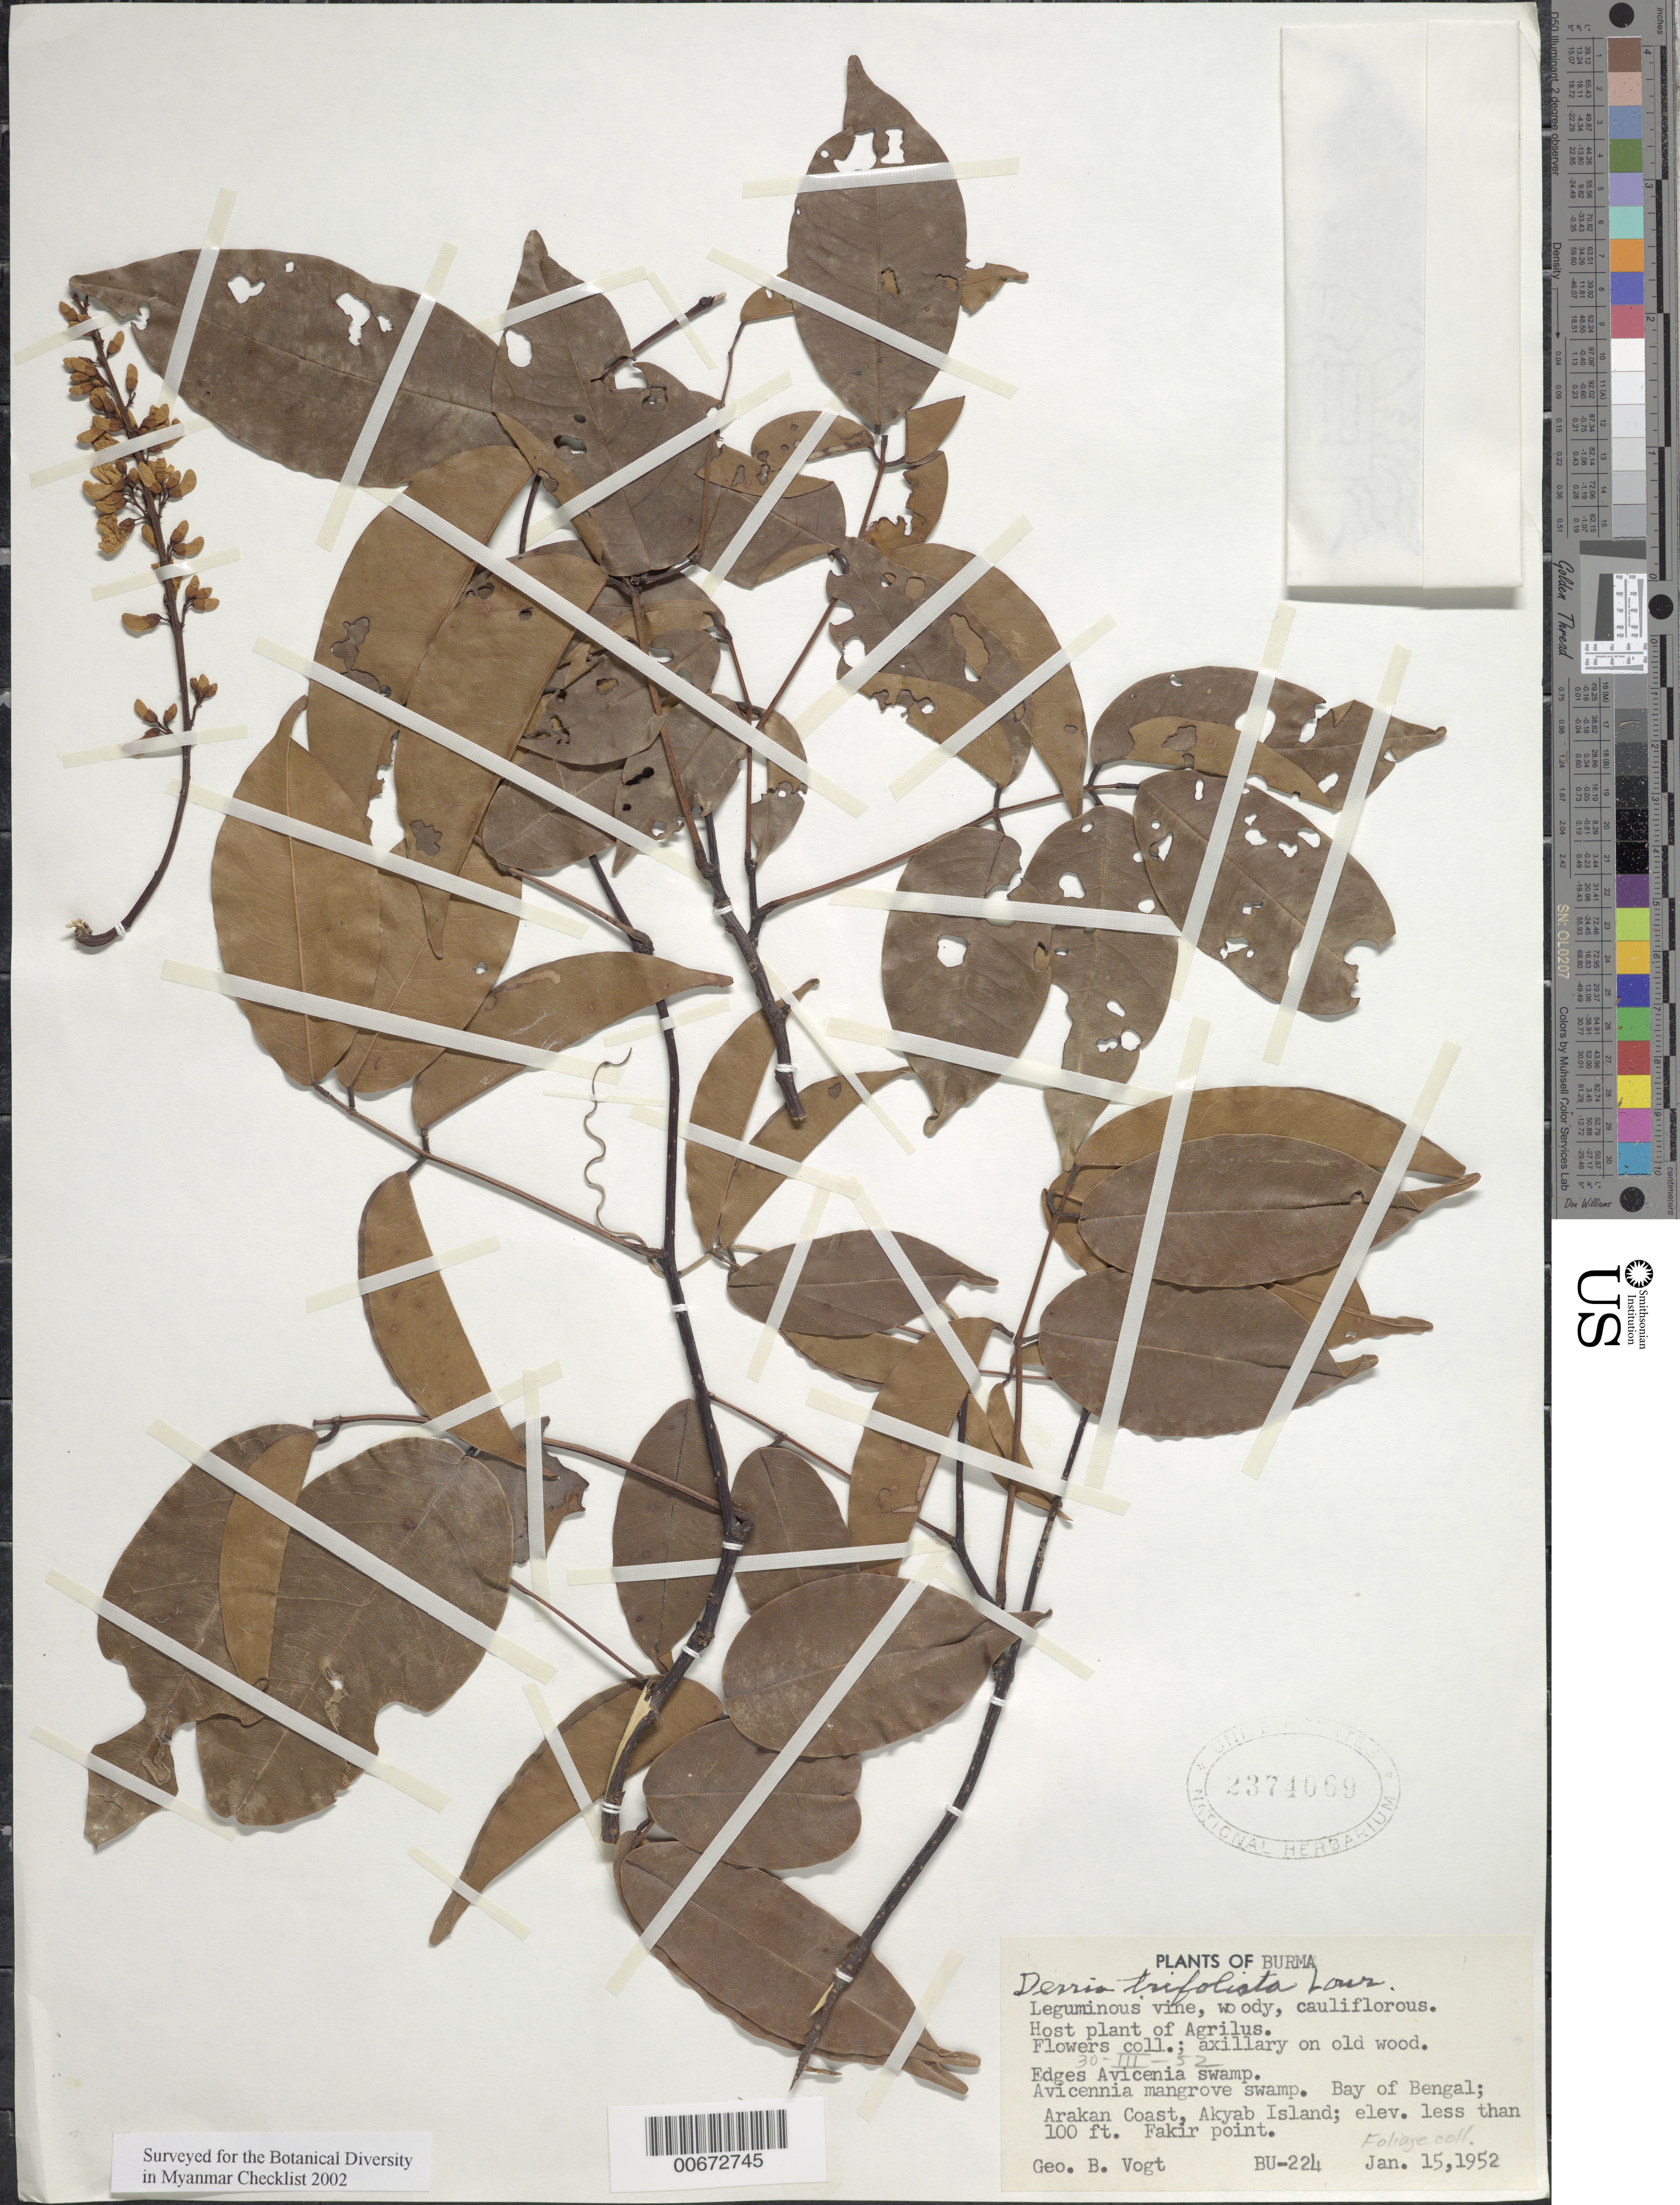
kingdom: Plantae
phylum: Tracheophyta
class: Magnoliopsida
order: Fabales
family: Fabaceae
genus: Derris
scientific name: Derris trifoliata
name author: Lour.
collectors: G. Vogt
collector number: BU-224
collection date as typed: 15 Jan 1952 to 30 Mar 1952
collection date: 1952-01-15/1952-03-30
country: Myanmar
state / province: Rakhine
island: Akyab I.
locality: Bay of Bengal, Arakan Coast.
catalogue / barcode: US 2374069